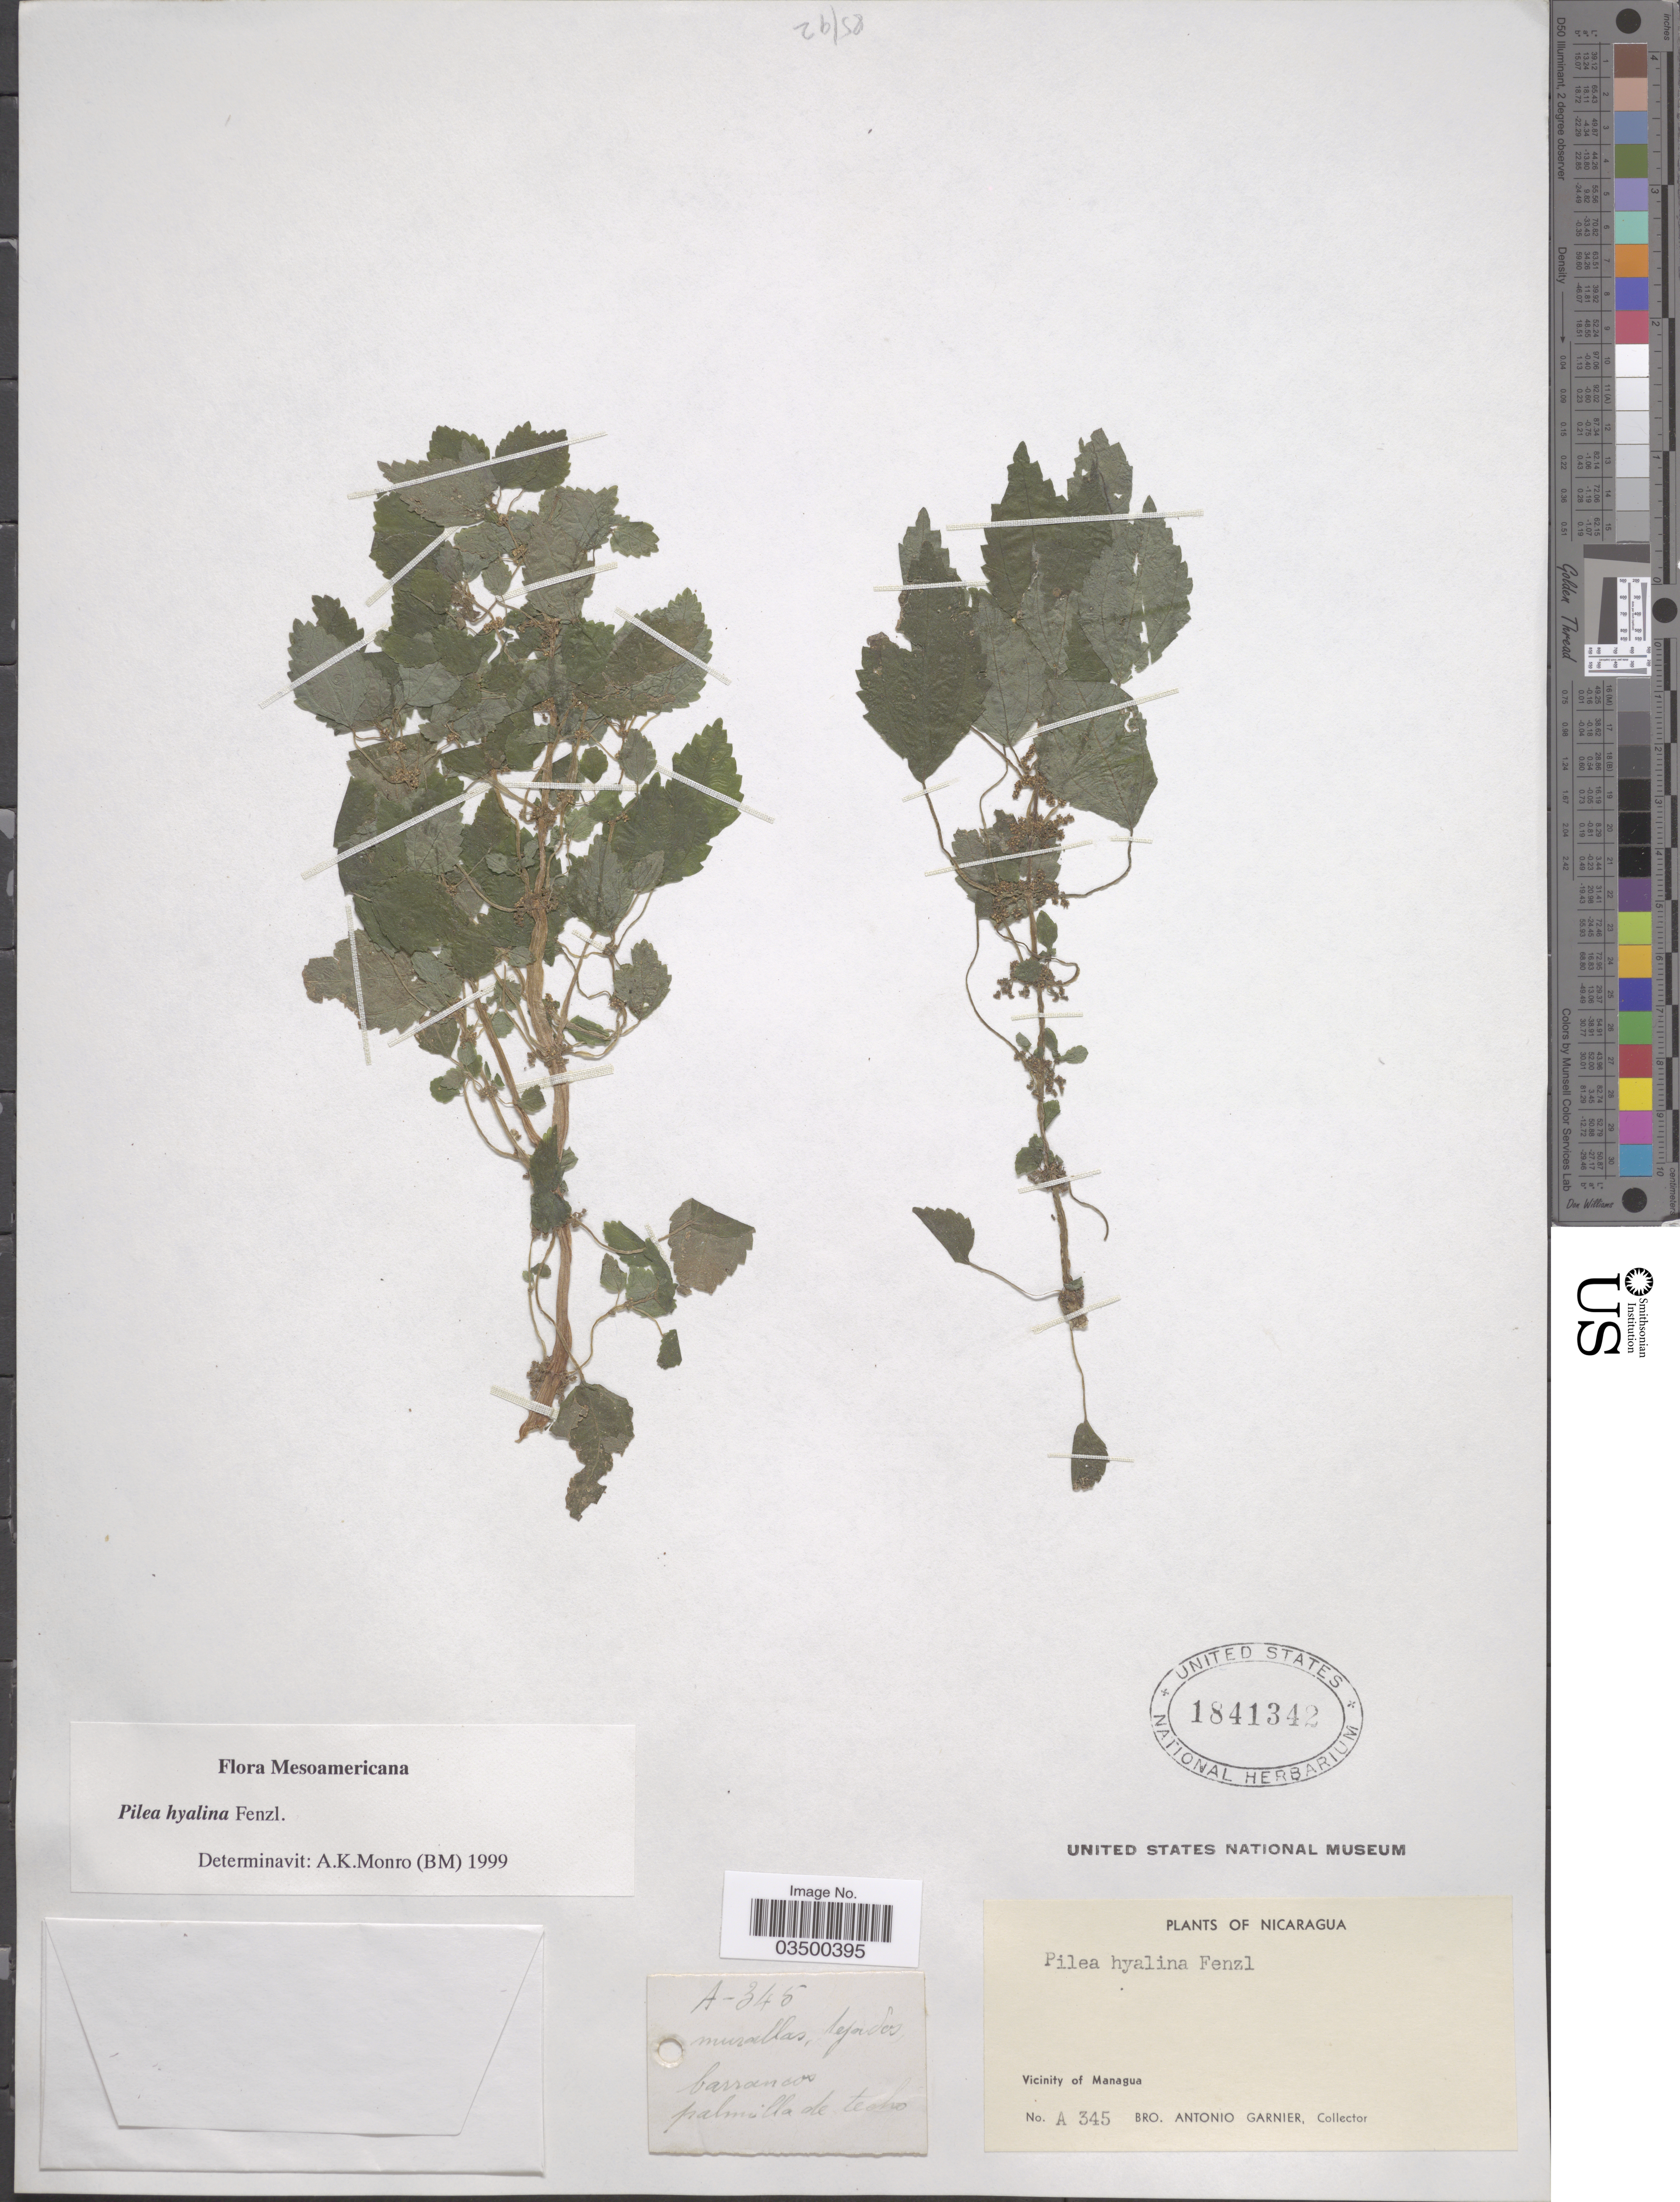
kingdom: Plantae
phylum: Tracheophyta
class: Magnoliopsida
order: Rosales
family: Urticaceae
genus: Pilea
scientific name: Pilea hyalina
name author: Fenzl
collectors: Bro. A. Garnier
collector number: A345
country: Nicaragua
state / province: Managua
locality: Vicinity of Managua.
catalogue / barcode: US 1841342